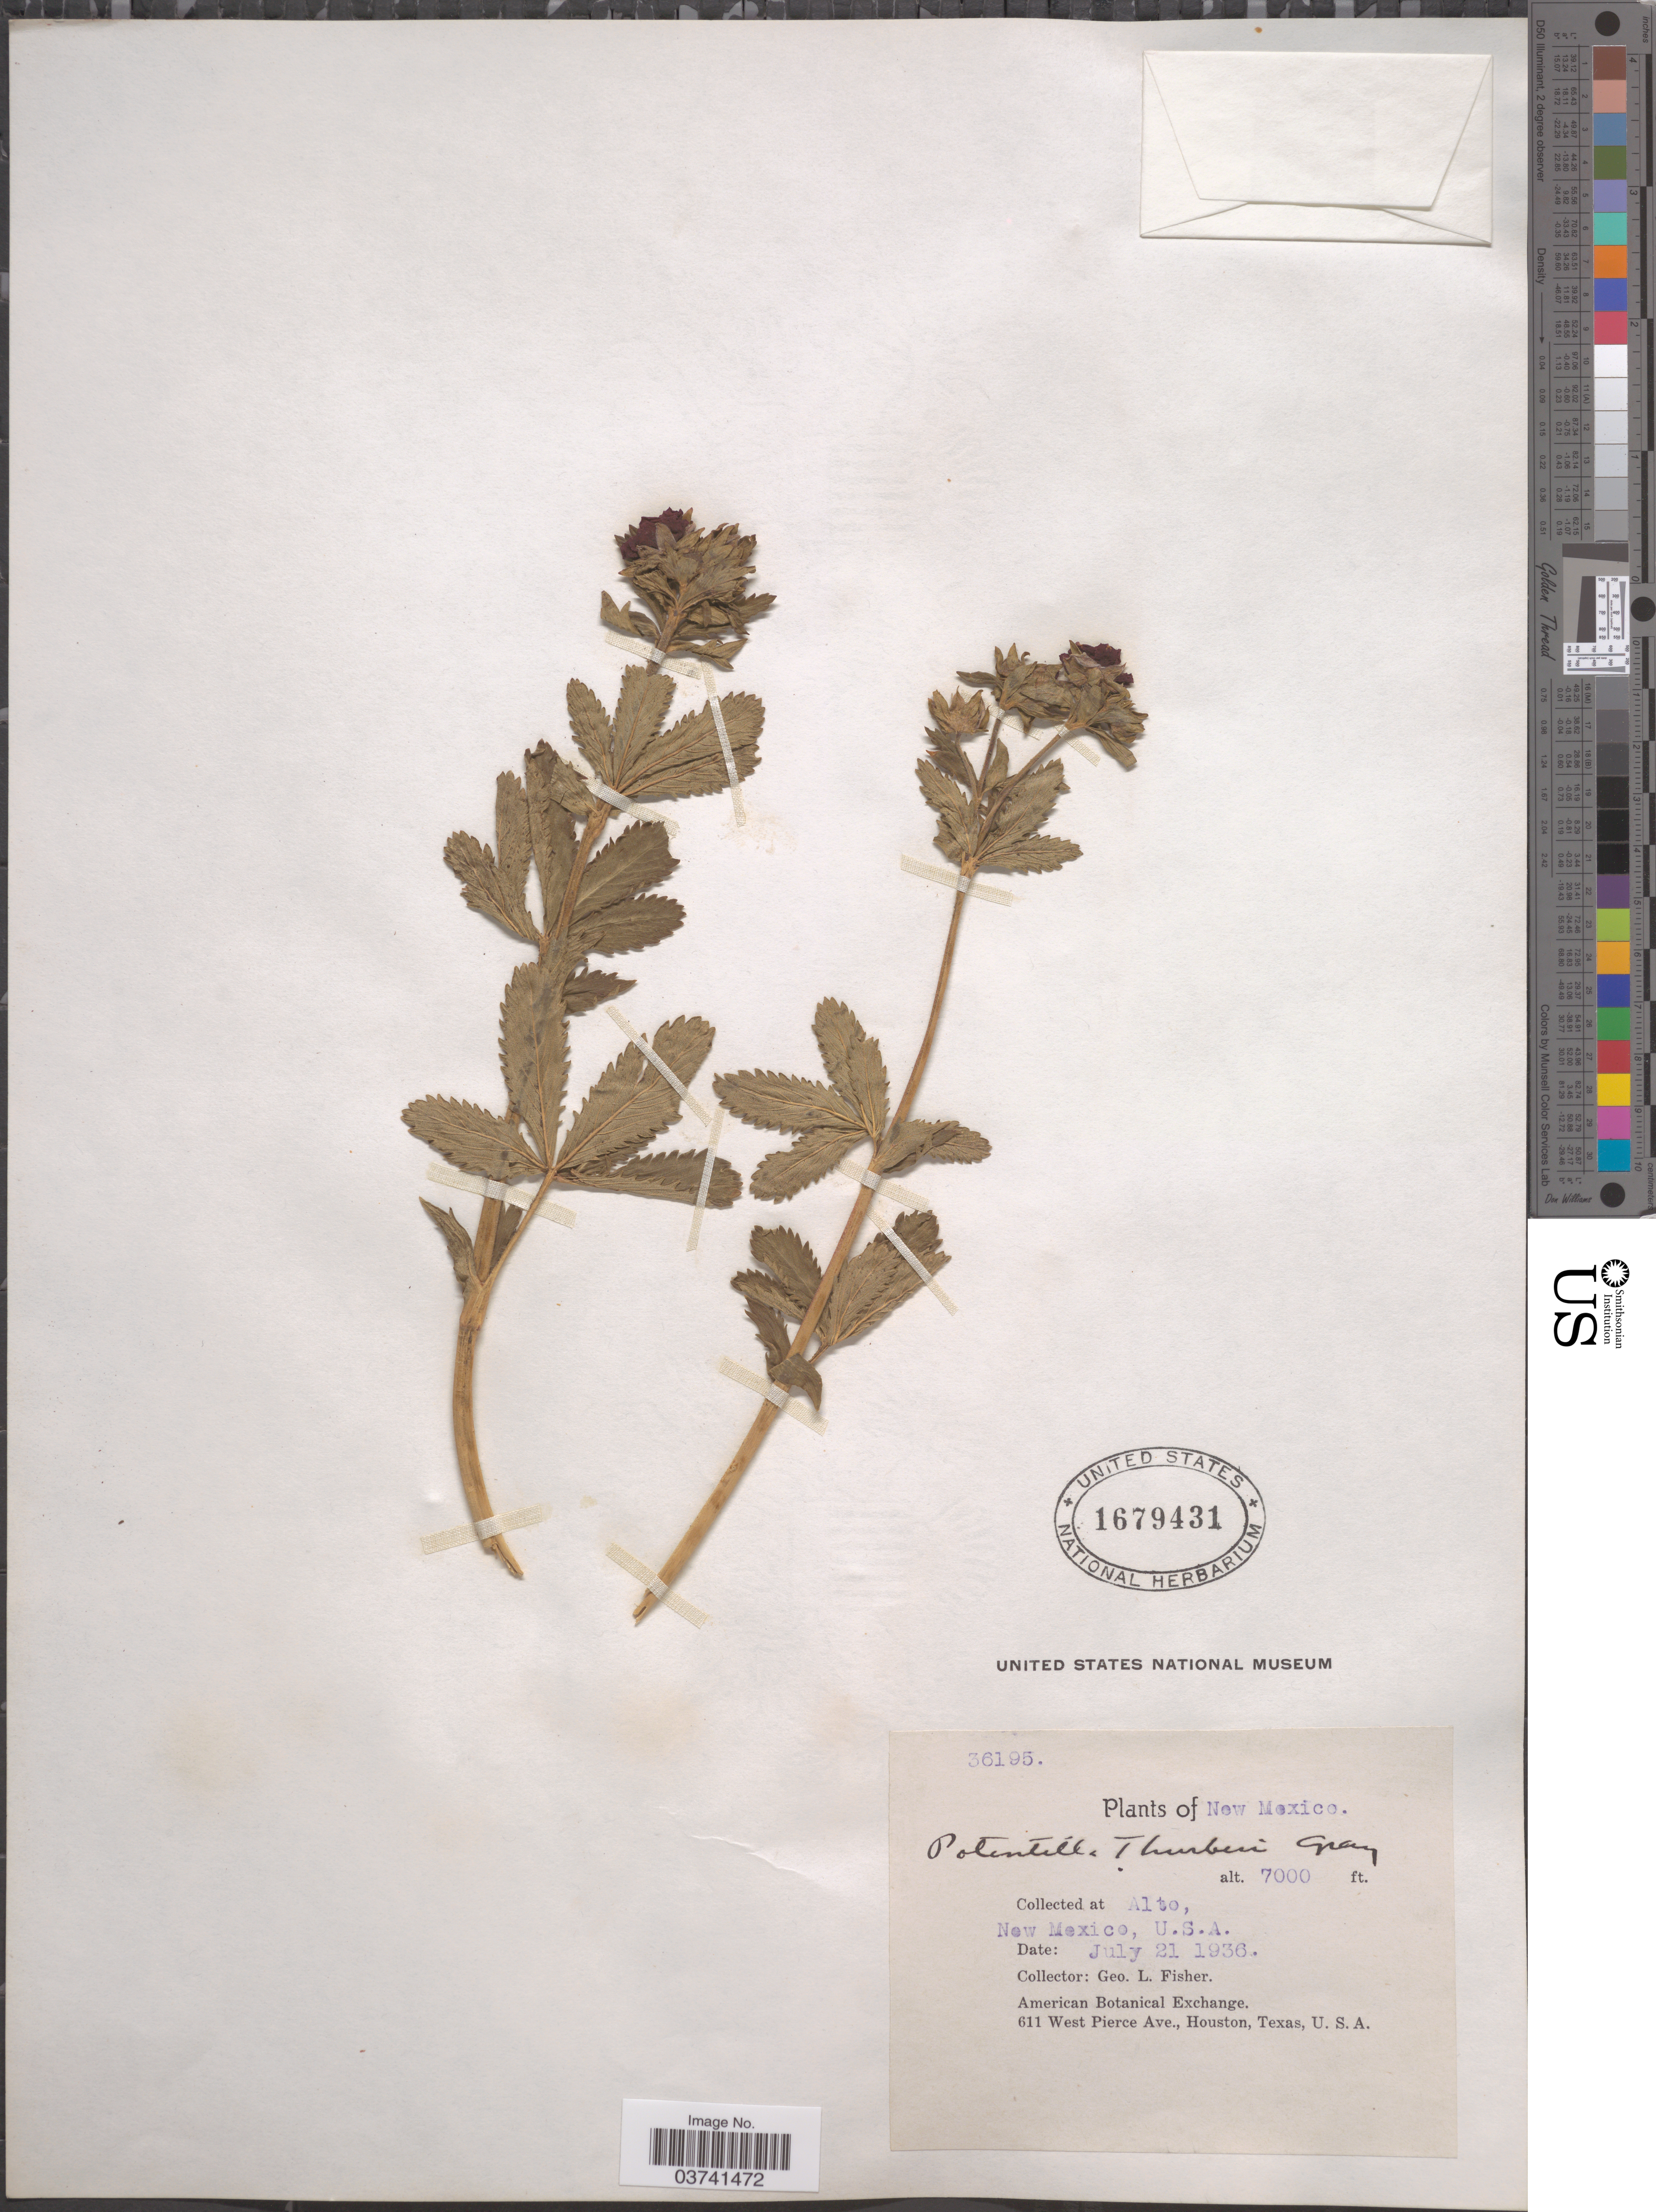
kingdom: Plantae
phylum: Tracheophyta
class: Magnoliopsida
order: Rosales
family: Rosaceae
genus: Potentilla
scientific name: Potentilla thurberi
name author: A. Gray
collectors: G. L. Fisher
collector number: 36195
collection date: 1936-07-21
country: United States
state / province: New Mexico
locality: Alto.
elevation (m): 2134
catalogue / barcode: US 1679431